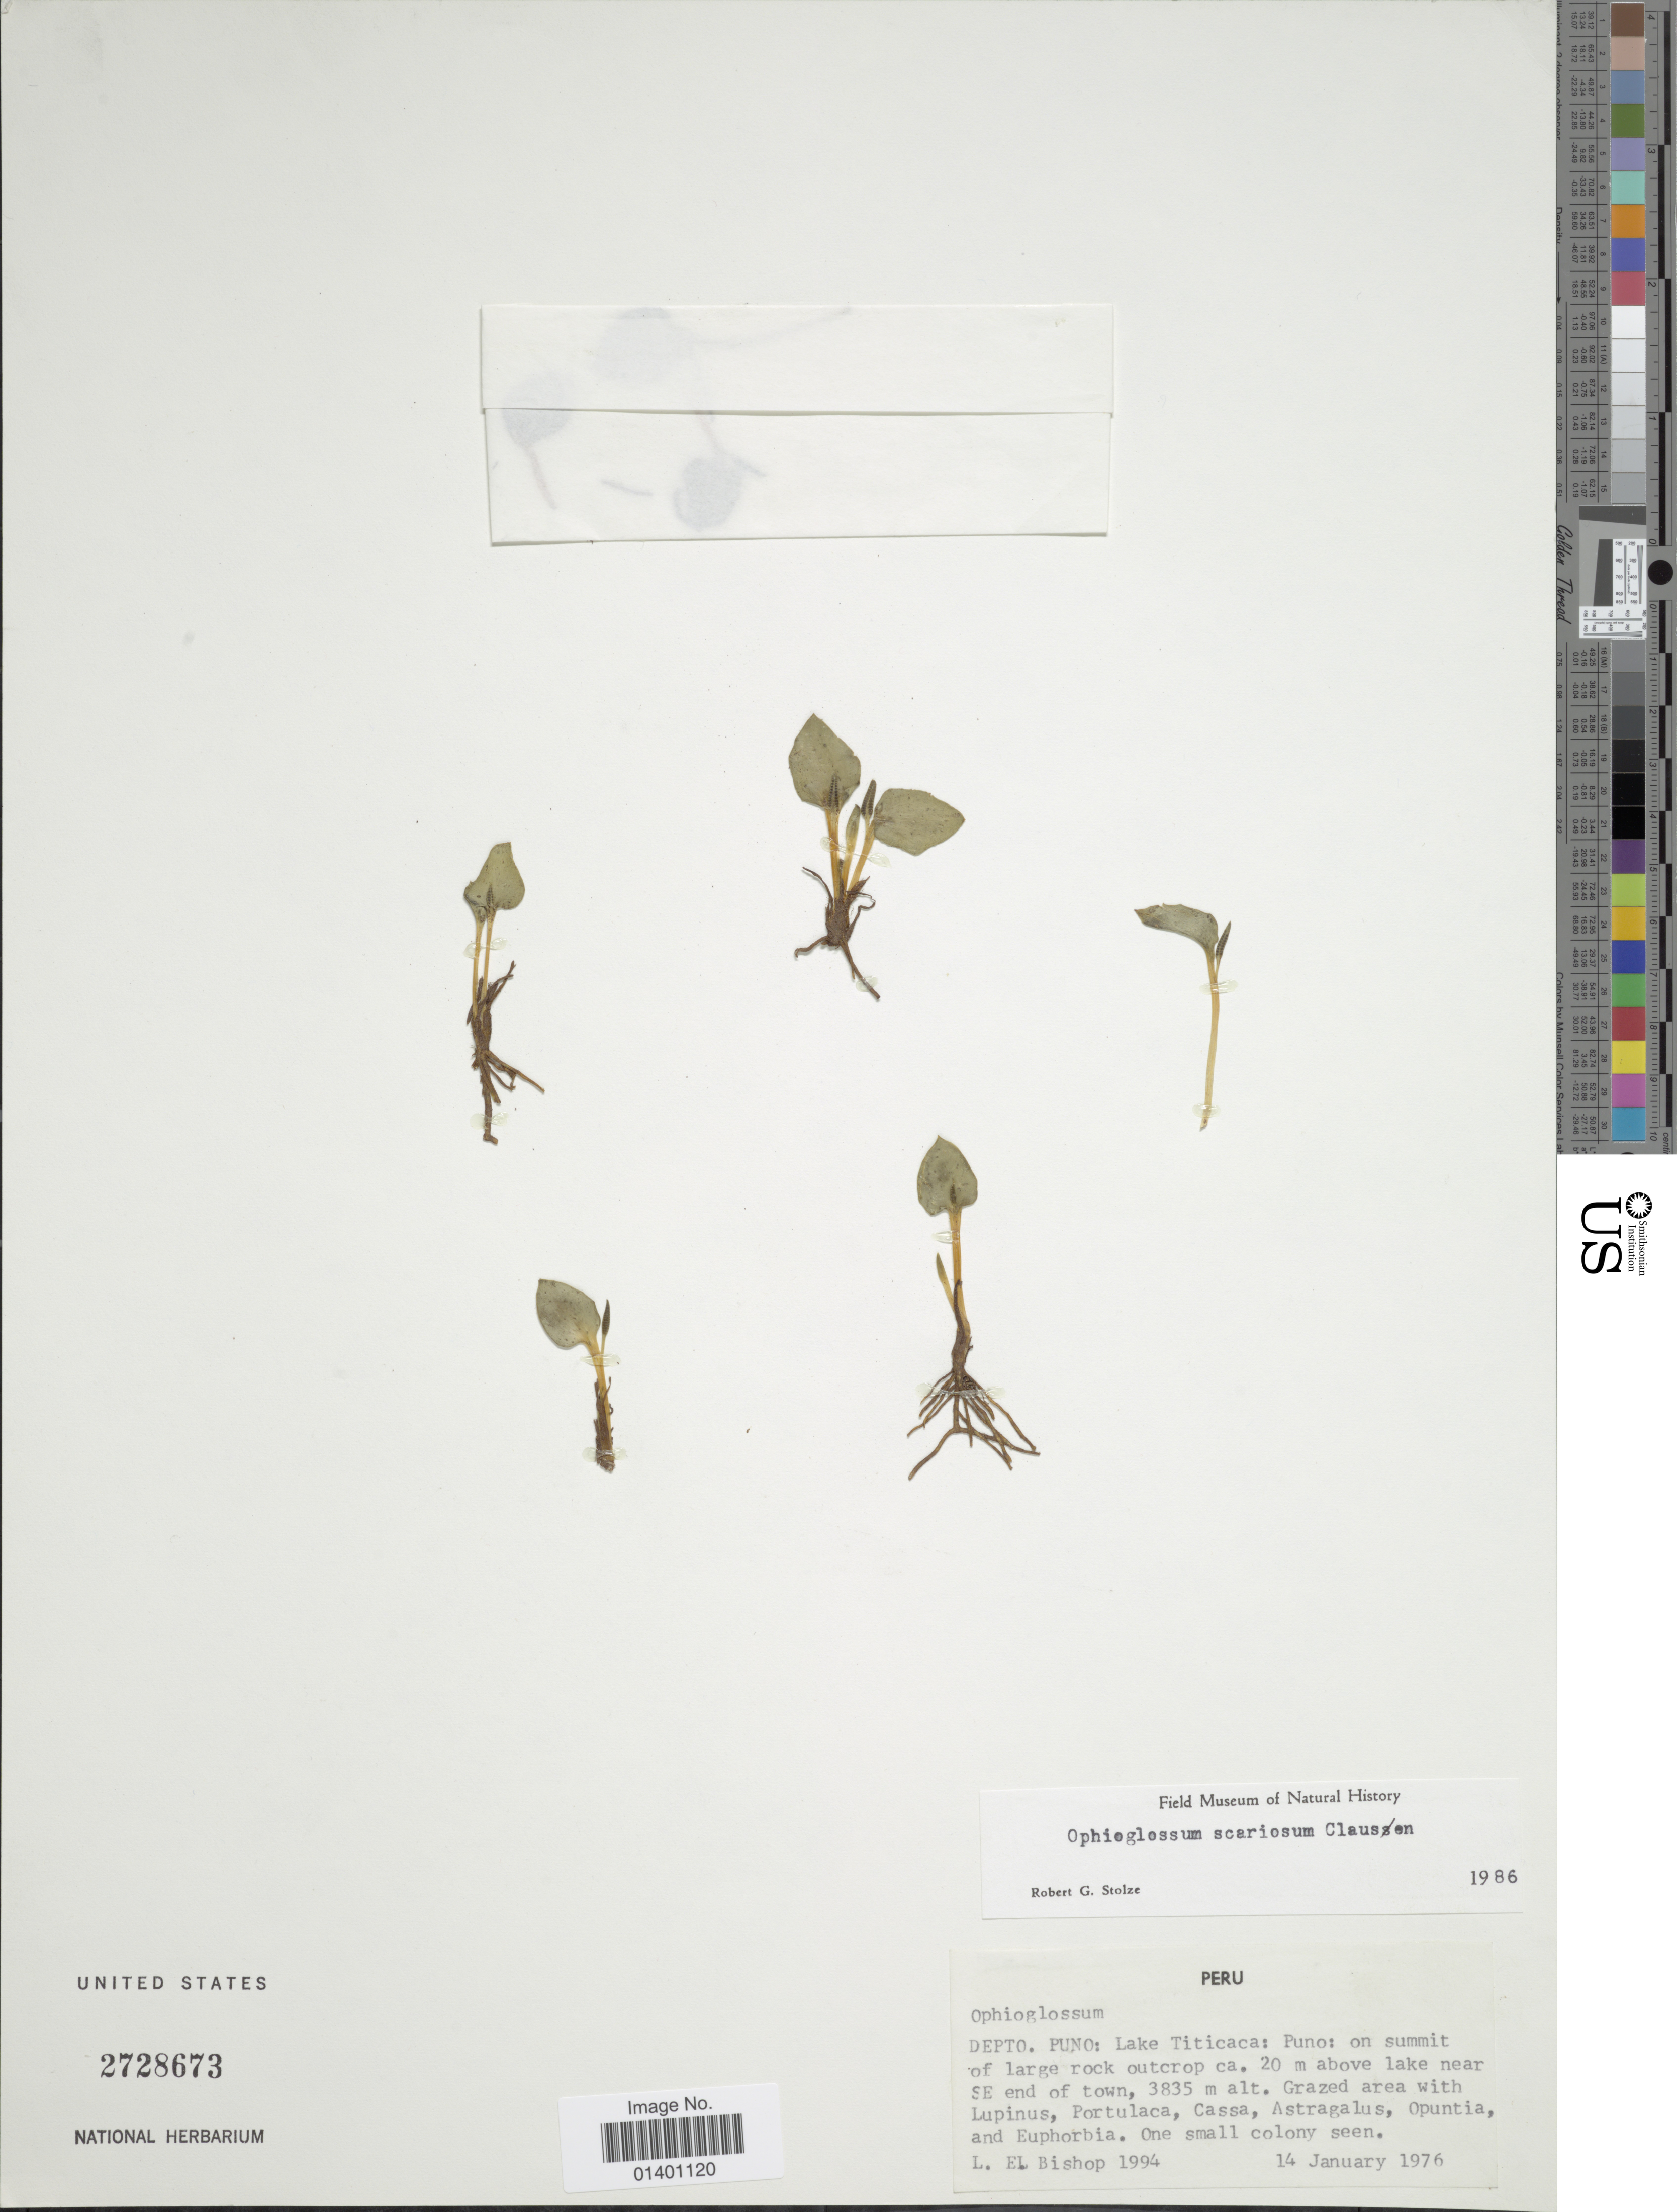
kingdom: Plantae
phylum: Tracheophyta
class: Polypodiopsida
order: Ophioglossales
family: Ophioglossaceae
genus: Ophioglossum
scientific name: Ophioglossum scariosum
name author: R.T. Clausen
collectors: L. E. Bishop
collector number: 1994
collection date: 1976-01-14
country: Peru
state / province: Puno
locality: Lake Titicaca: Puno: on summit of large rock outcrop ca. 20 m above lake near SE end of town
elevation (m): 3835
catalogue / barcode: US 2728673